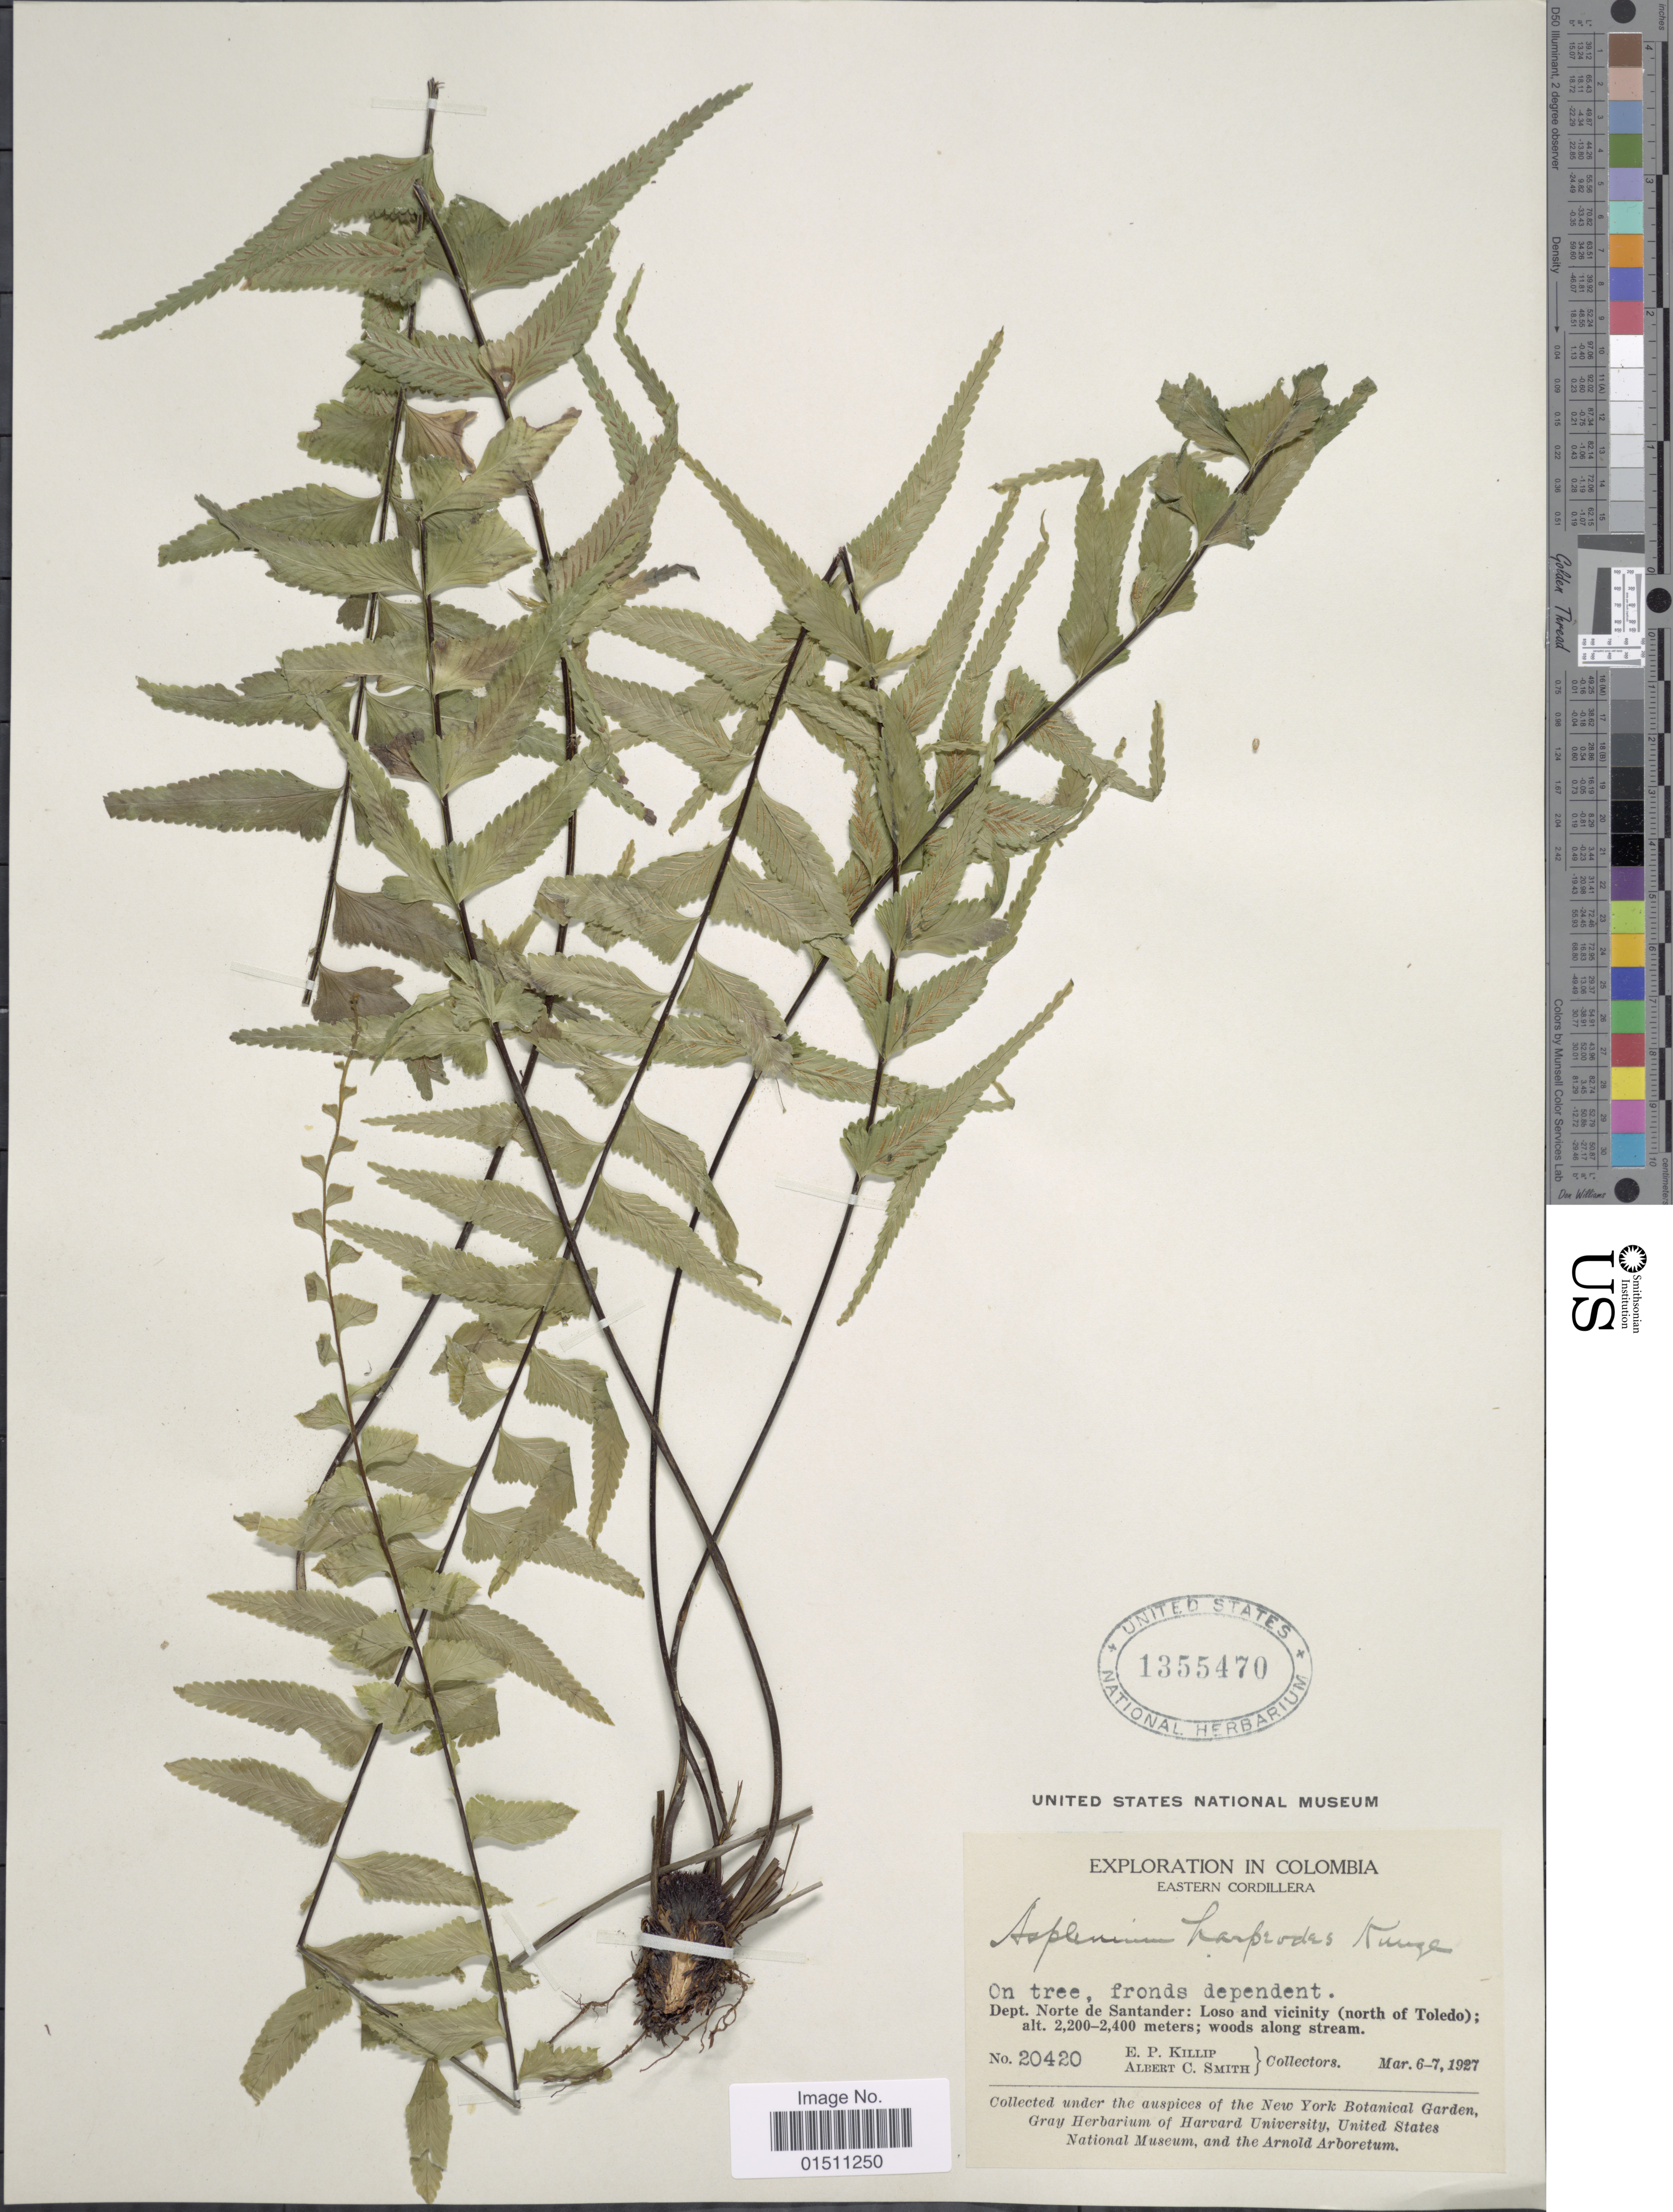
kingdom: Plantae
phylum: Tracheophyta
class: Polypodiopsida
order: Polypodiales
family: Aspleniaceae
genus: Asplenium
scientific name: Asplenium harpeodes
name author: Kunze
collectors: E. P. Killip & A. C. Smith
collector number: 20420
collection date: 1927-03-06/1927-03-07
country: Colombia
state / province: Norte de Santander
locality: Colombia, Eastern Cordillera, Dept. Norte de Santander: Loso and vicinity (north of Toledo).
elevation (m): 2200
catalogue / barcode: US 1355470